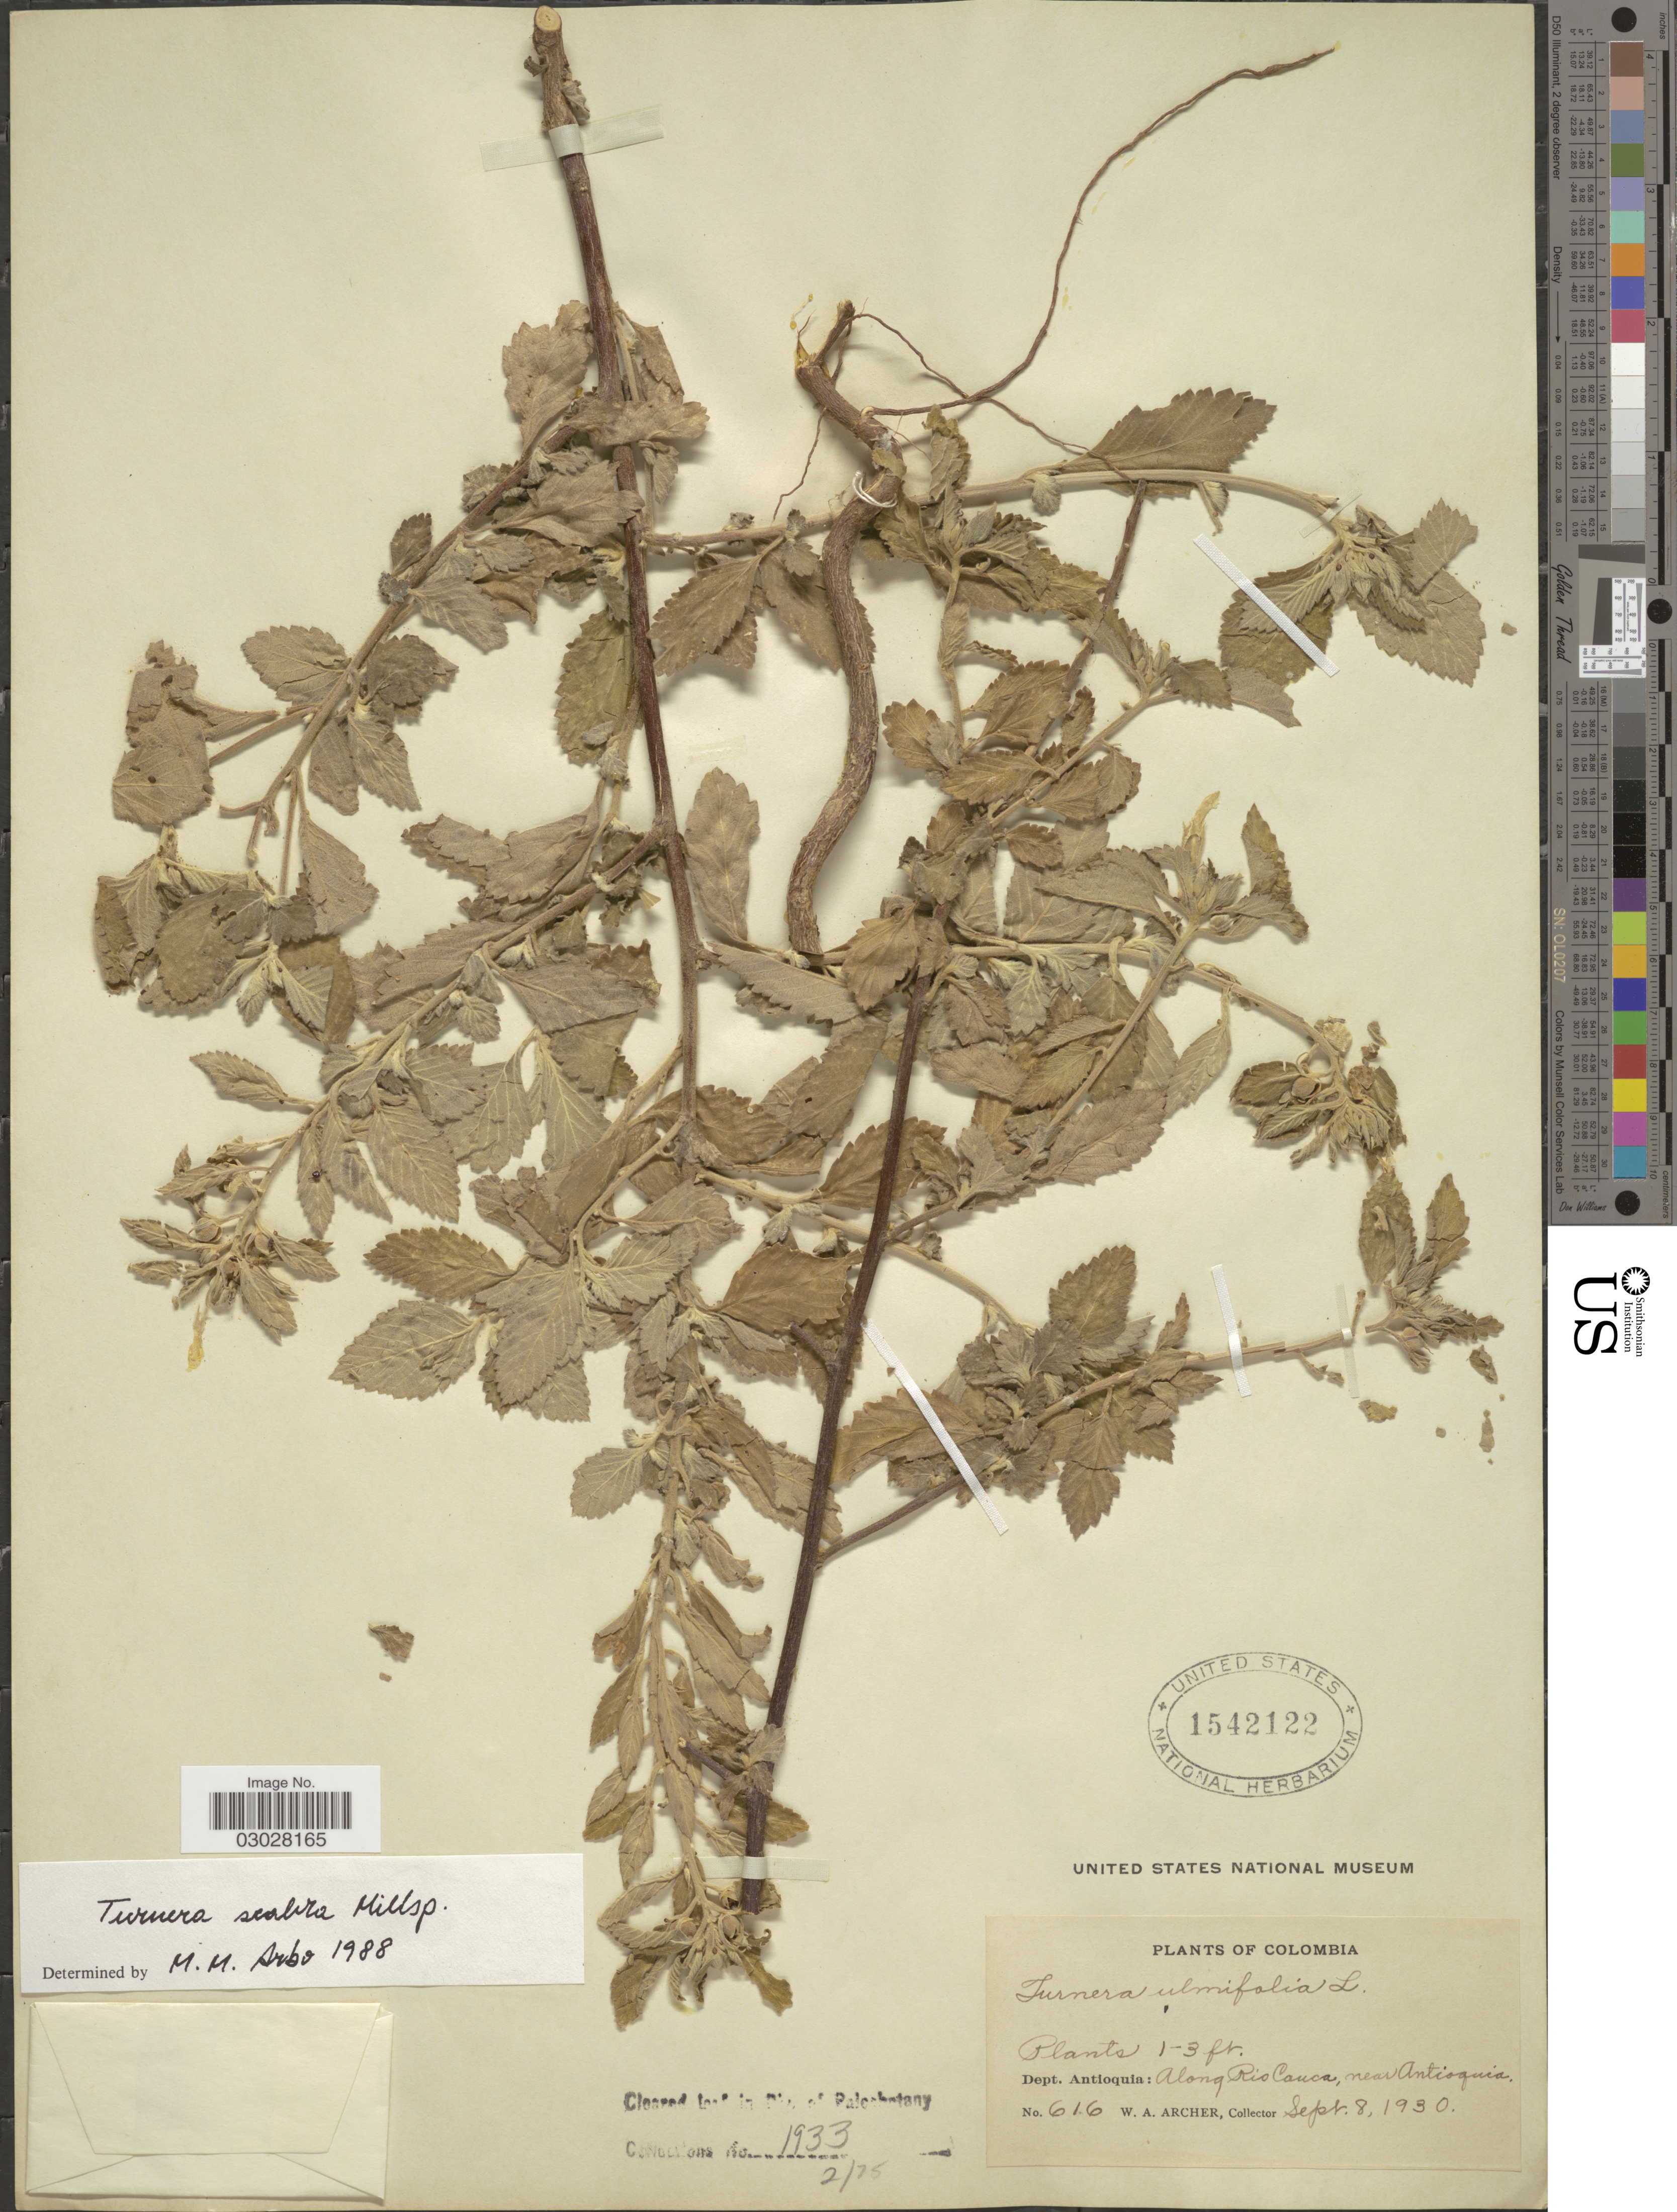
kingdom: Plantae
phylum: Tracheophyta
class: Magnoliopsida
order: Malpighiales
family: Turneraceae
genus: Turnera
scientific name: Turnera scabra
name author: Millsp.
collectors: W. Archer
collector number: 616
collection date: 1930-09-08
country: Colombia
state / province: Antioquia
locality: Dept. Antioquia: Along Rio Cauca, near Antioquia.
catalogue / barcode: US 1542122